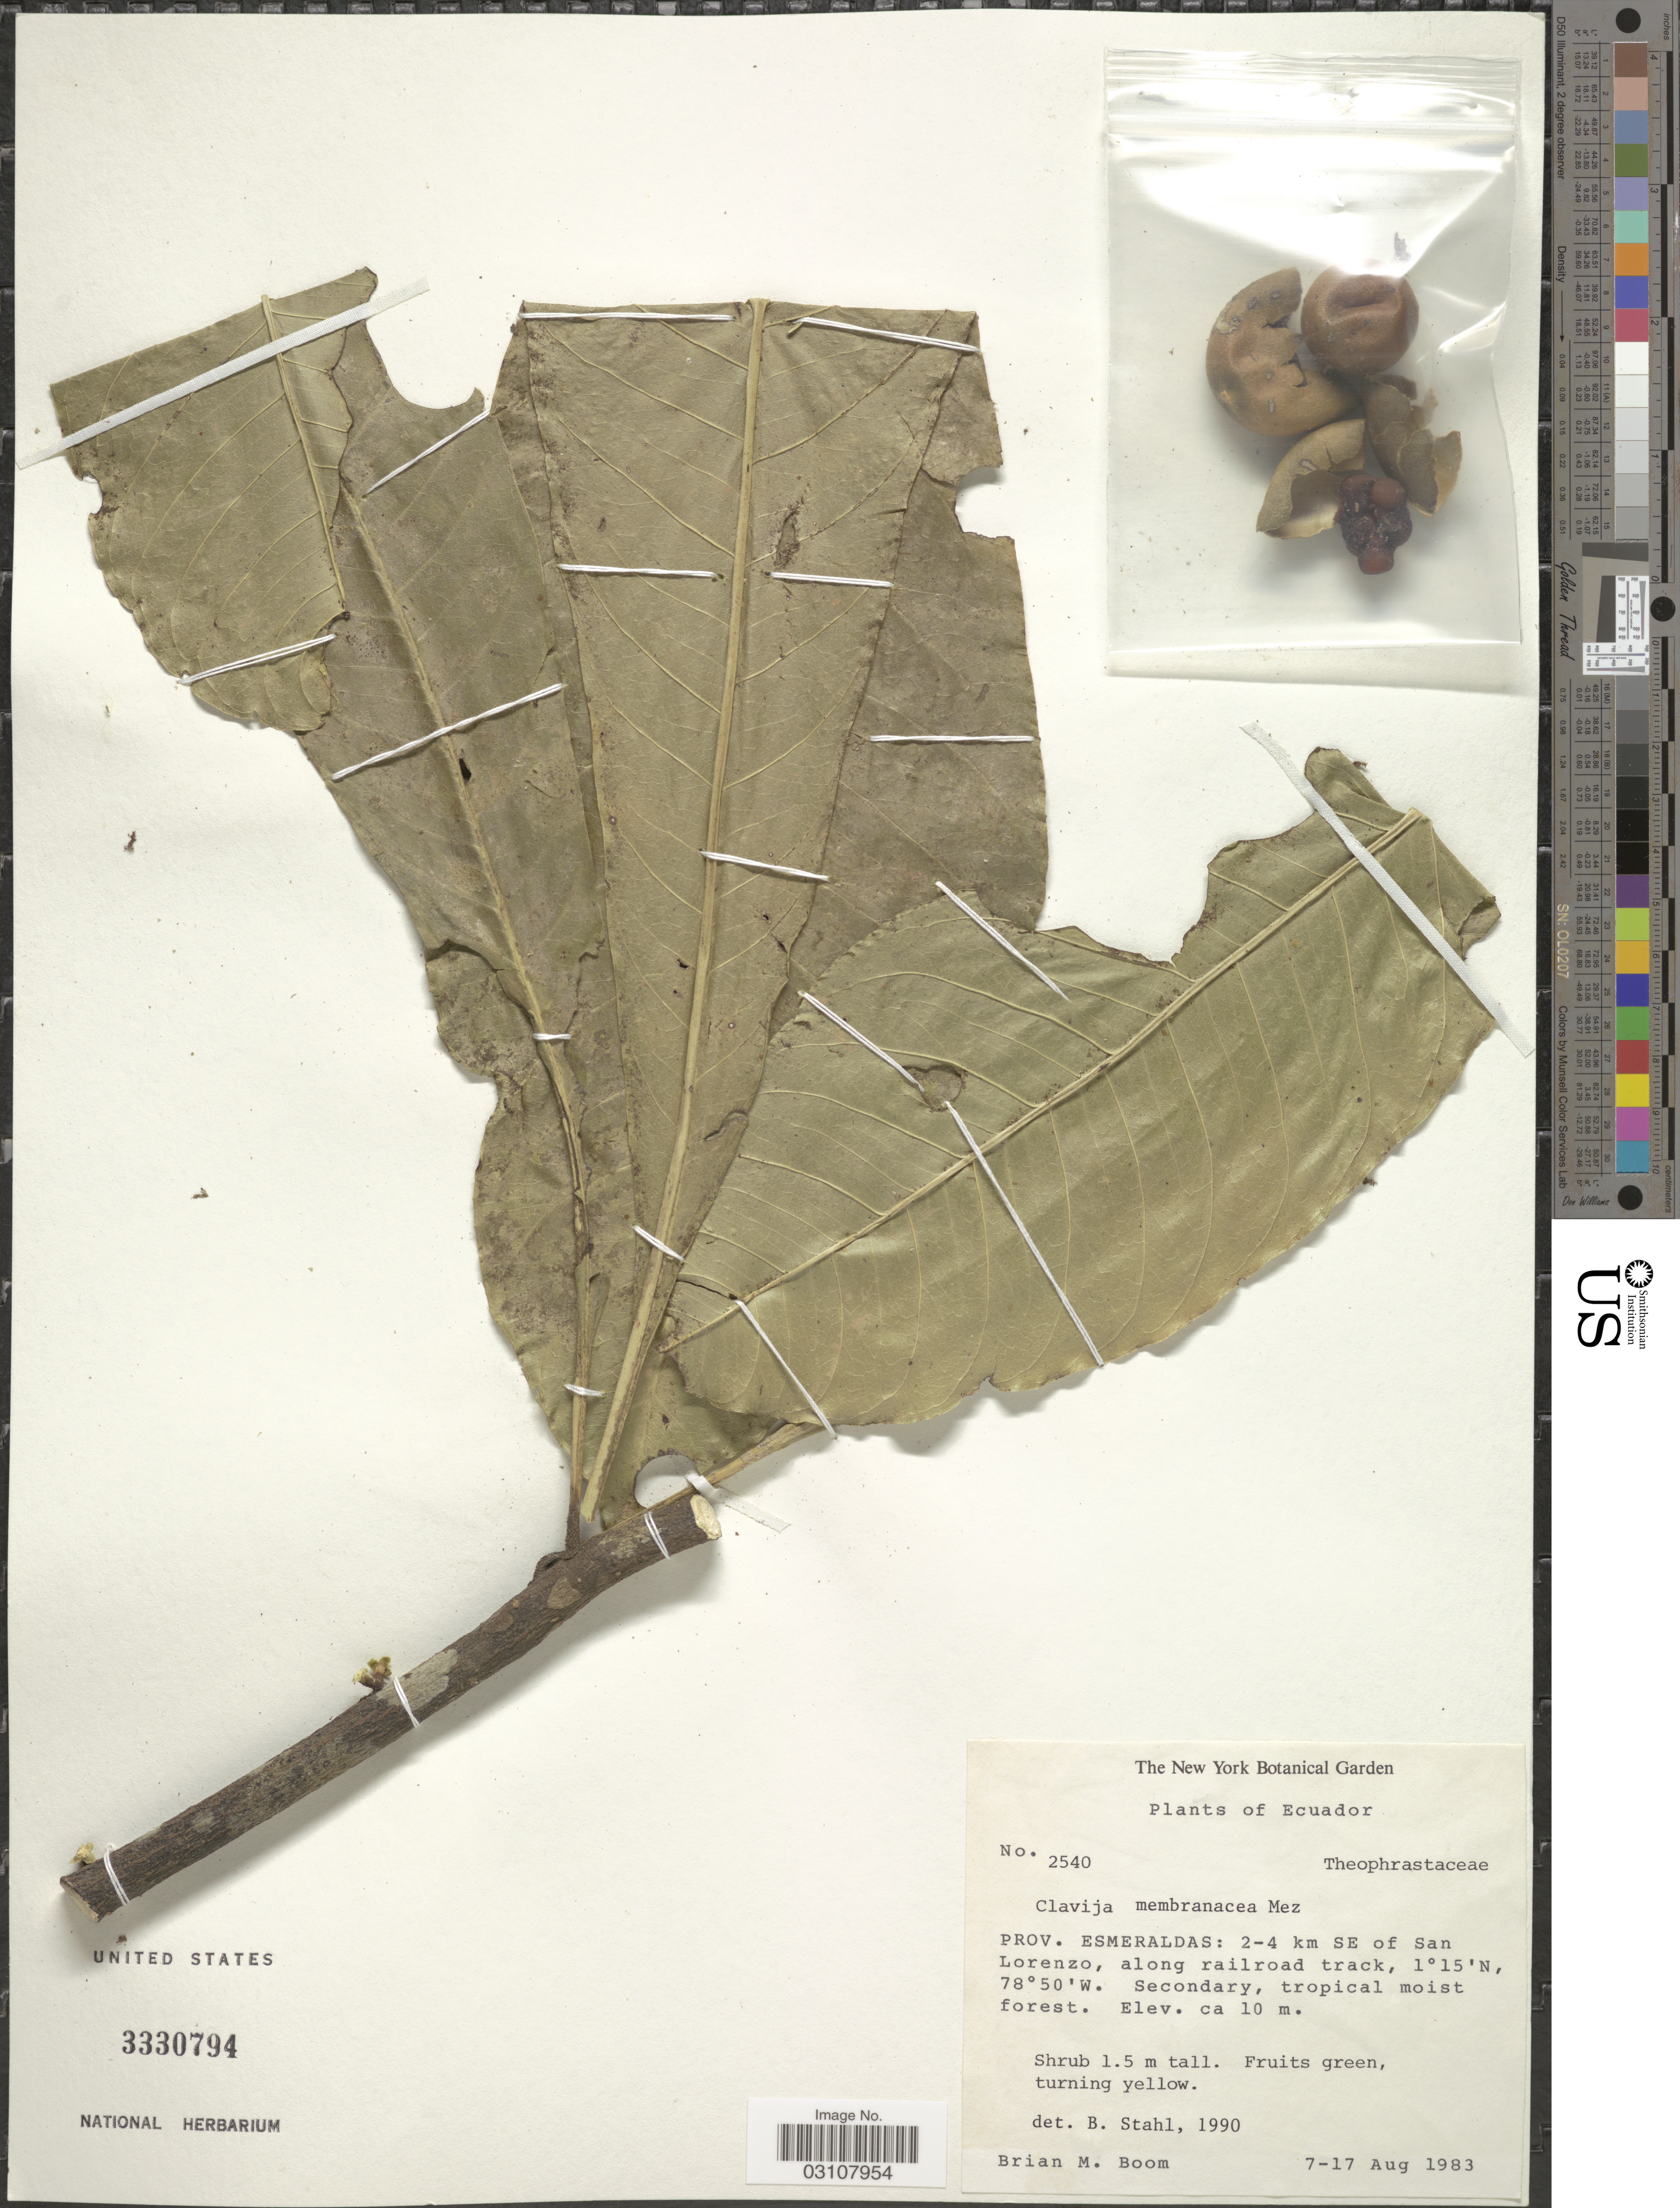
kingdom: Plantae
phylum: Tracheophyta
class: Magnoliopsida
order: Ericales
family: Primulaceae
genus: Clavija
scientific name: Clavija membranacea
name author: Mez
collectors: B. M. Boom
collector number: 2540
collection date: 1983-08-07/1983-08-17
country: Ecuador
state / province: Esmeraldas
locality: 2-4 km SE of San Lorenzo, along railroad track.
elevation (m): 10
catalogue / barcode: US 3330794